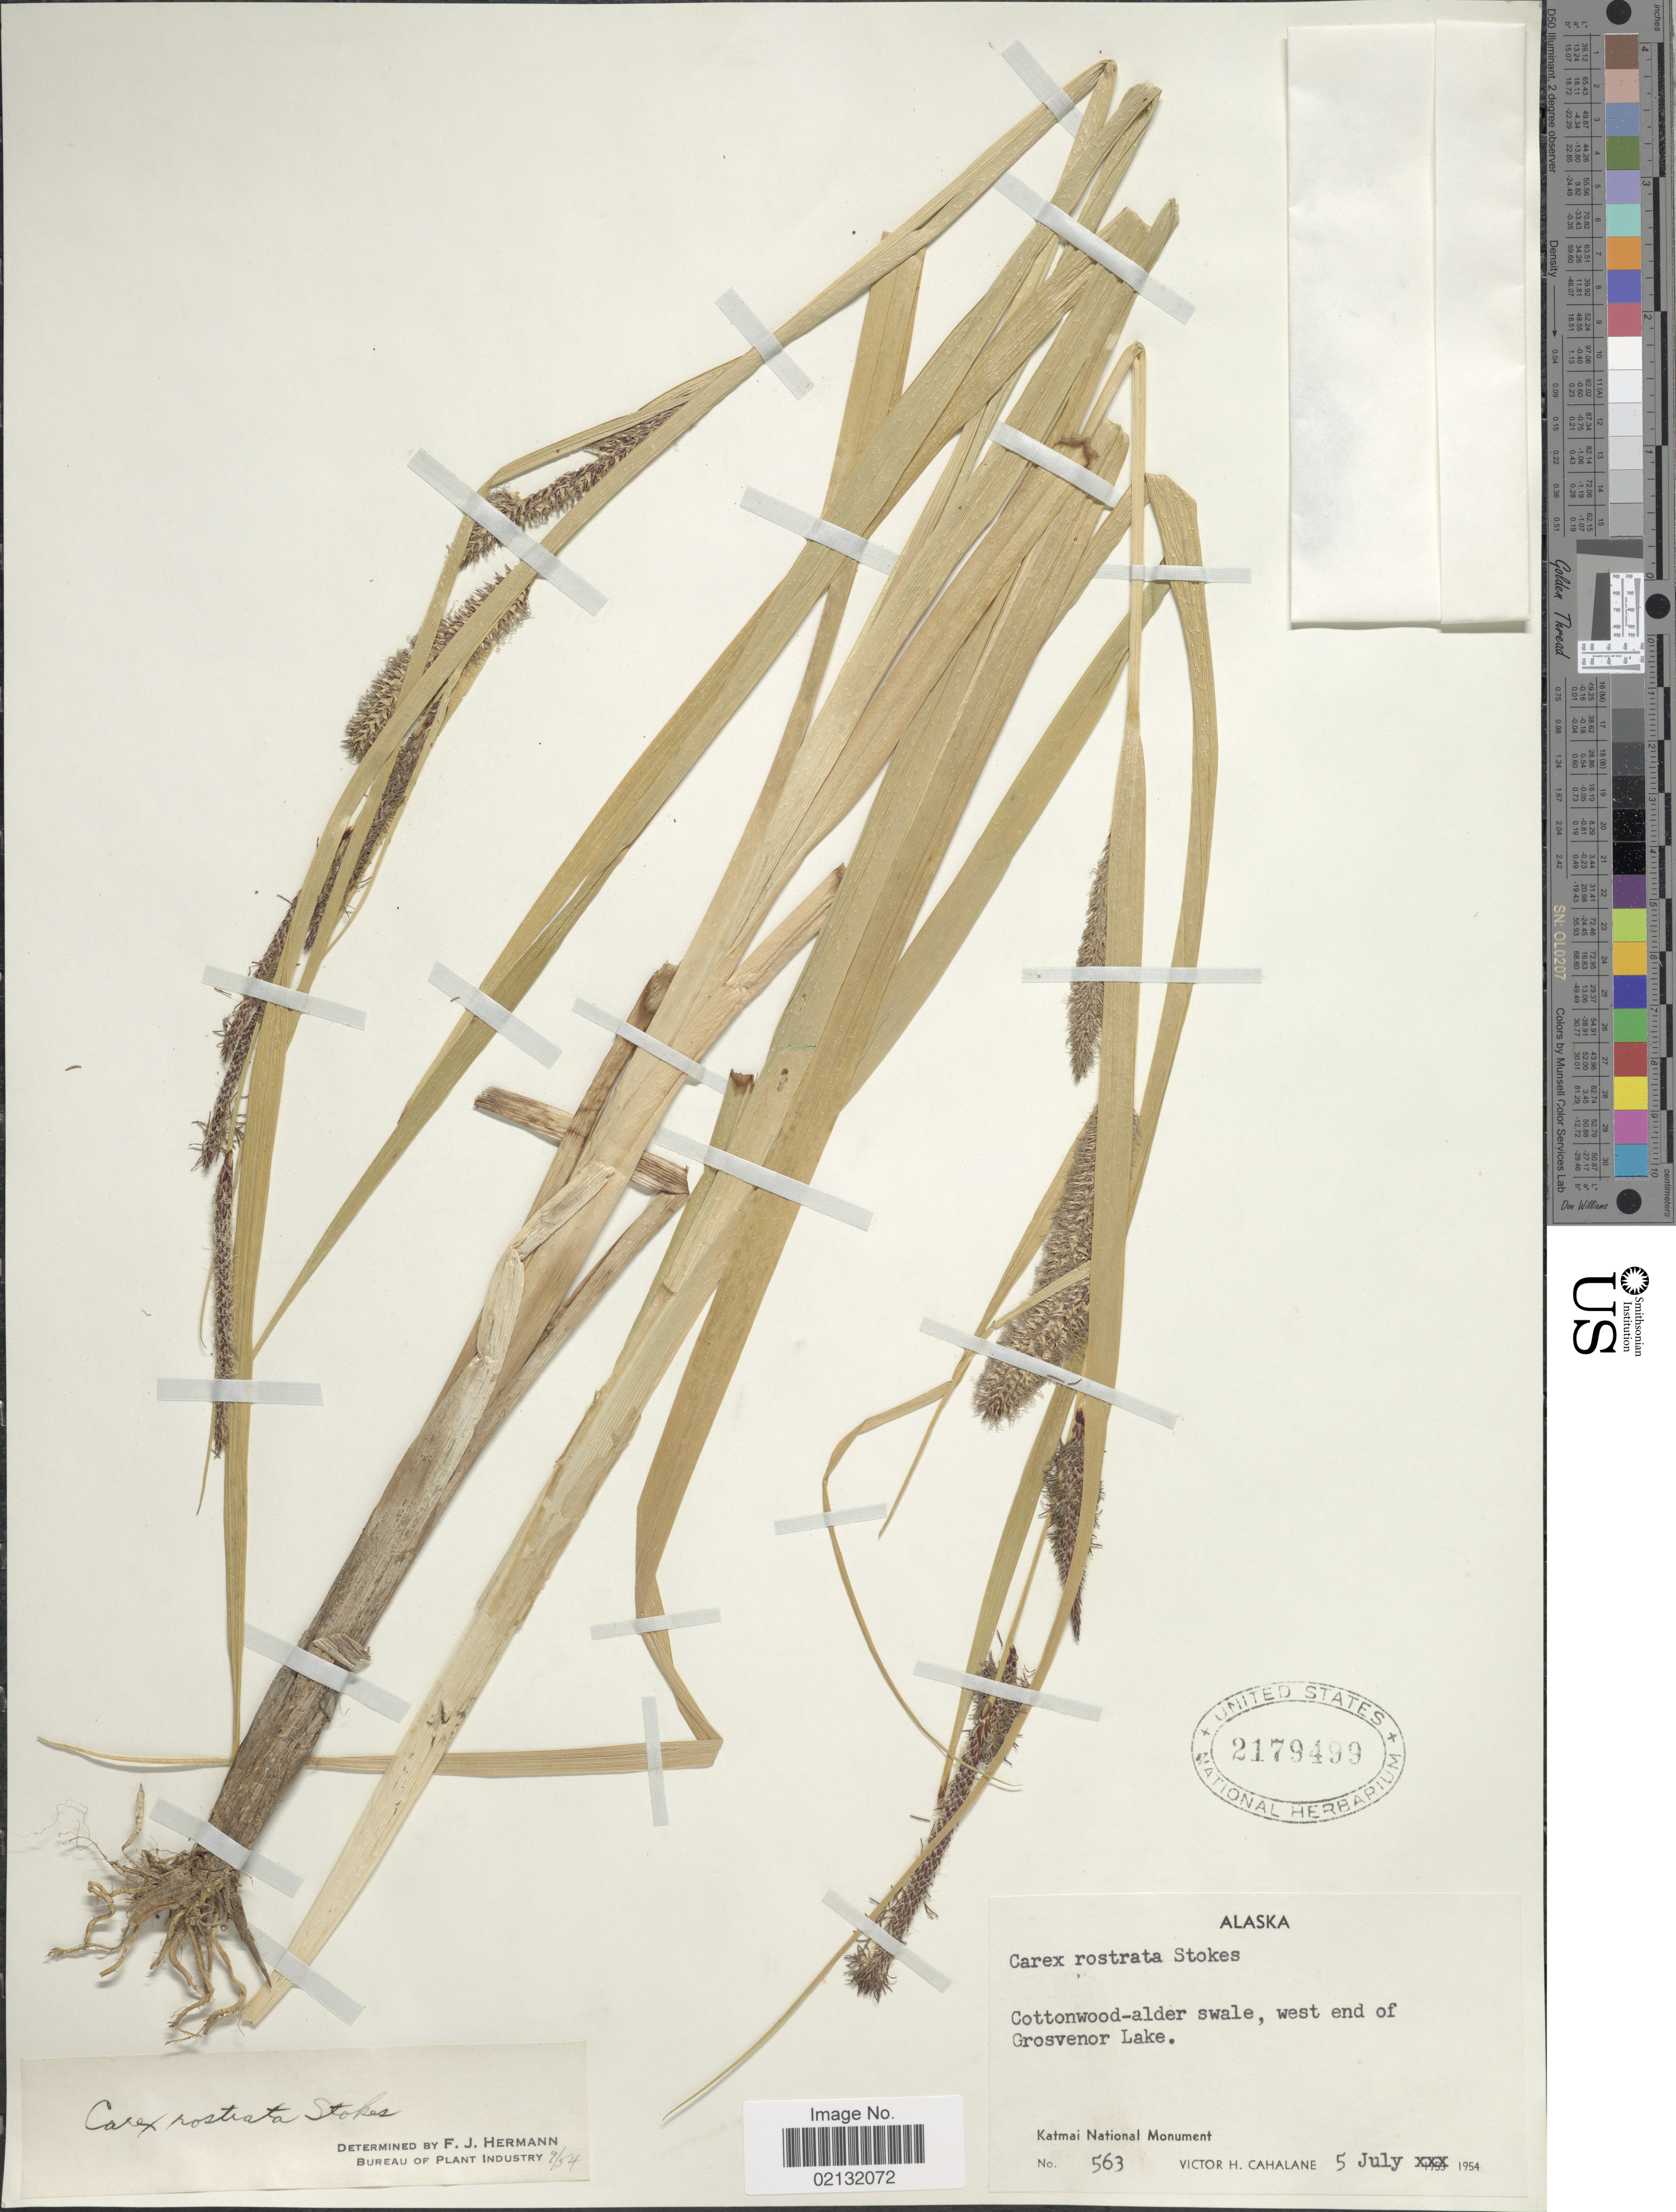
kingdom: Plantae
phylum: Tracheophyta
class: Liliopsida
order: Poales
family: Cyperaceae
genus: Carex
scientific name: Carex rostrata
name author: Stokes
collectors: V. Cahalane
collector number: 563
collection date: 1954-07-05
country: United States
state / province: Alaska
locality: Cottonwood-alder swale, west end of Grosvenor Lake. Katmai National Monument.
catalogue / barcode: US 2179499